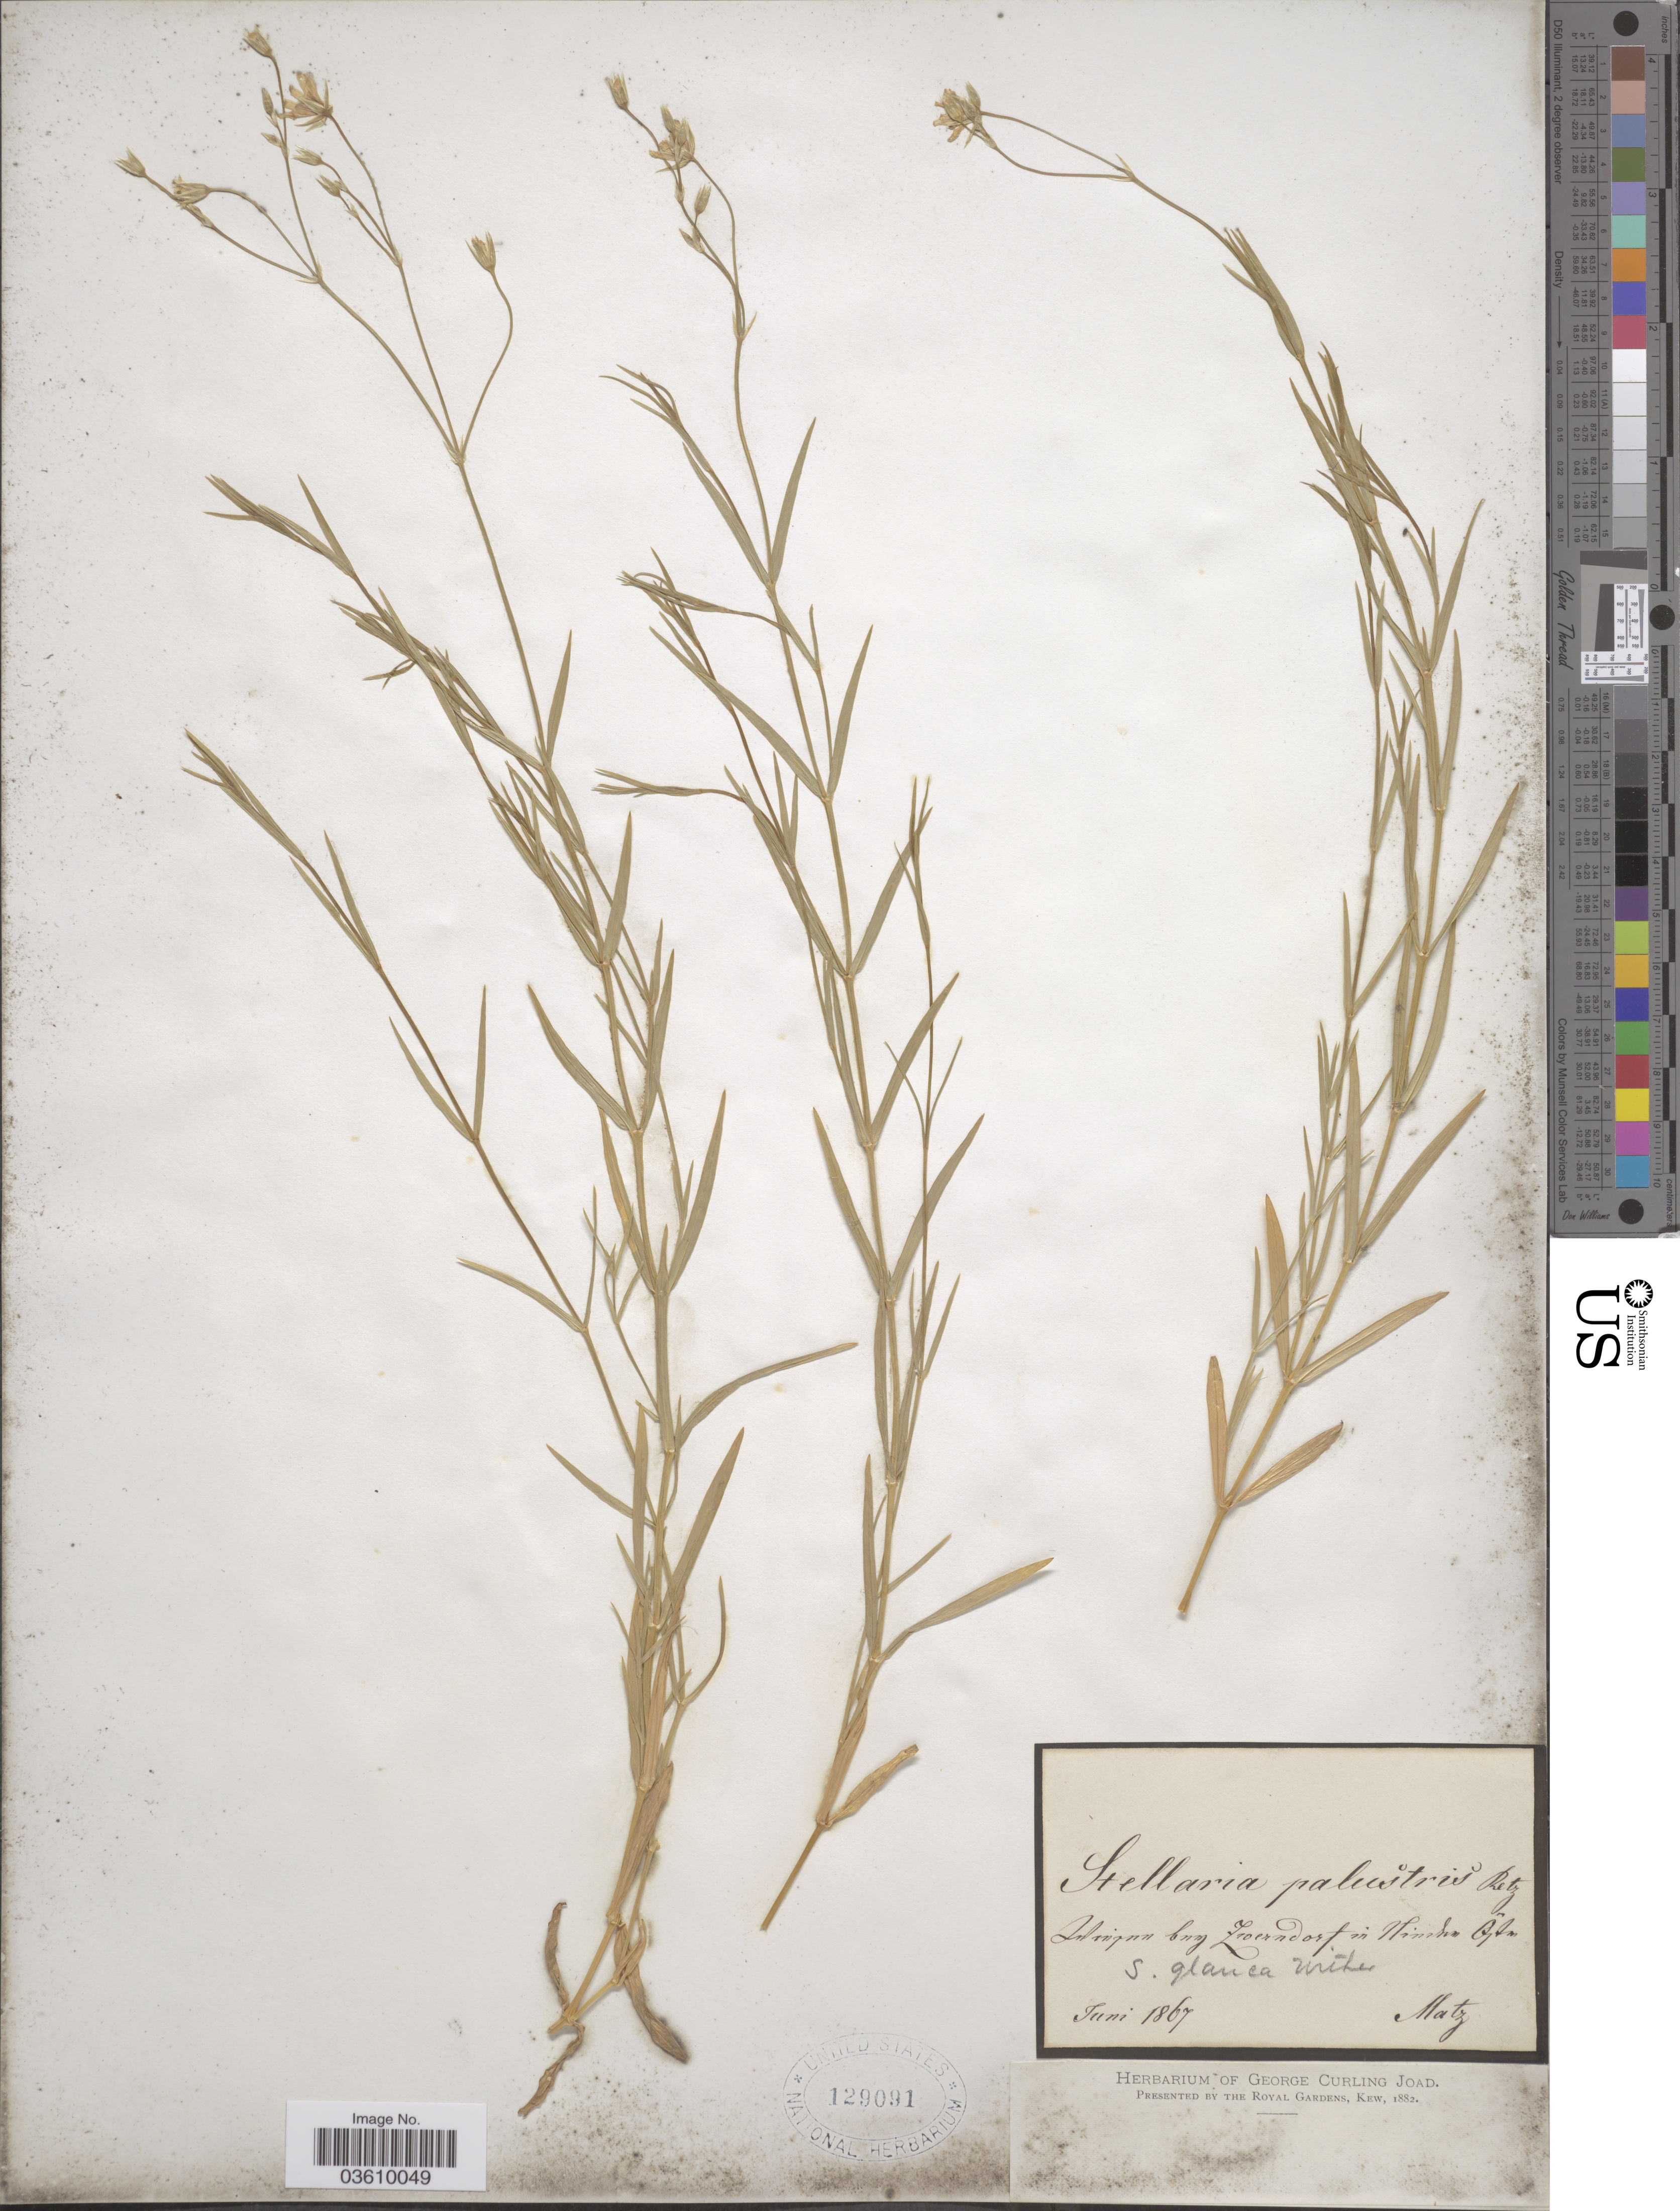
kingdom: Plantae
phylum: Tracheophyta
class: Magnoliopsida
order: Caryophyllales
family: Caryophyllaceae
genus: Stellaria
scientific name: Stellaria glauca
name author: With.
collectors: Matz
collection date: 1867-06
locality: Inlingen bug Zroerndarf in Winsche Öfta. [interpreted]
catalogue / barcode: US 129091